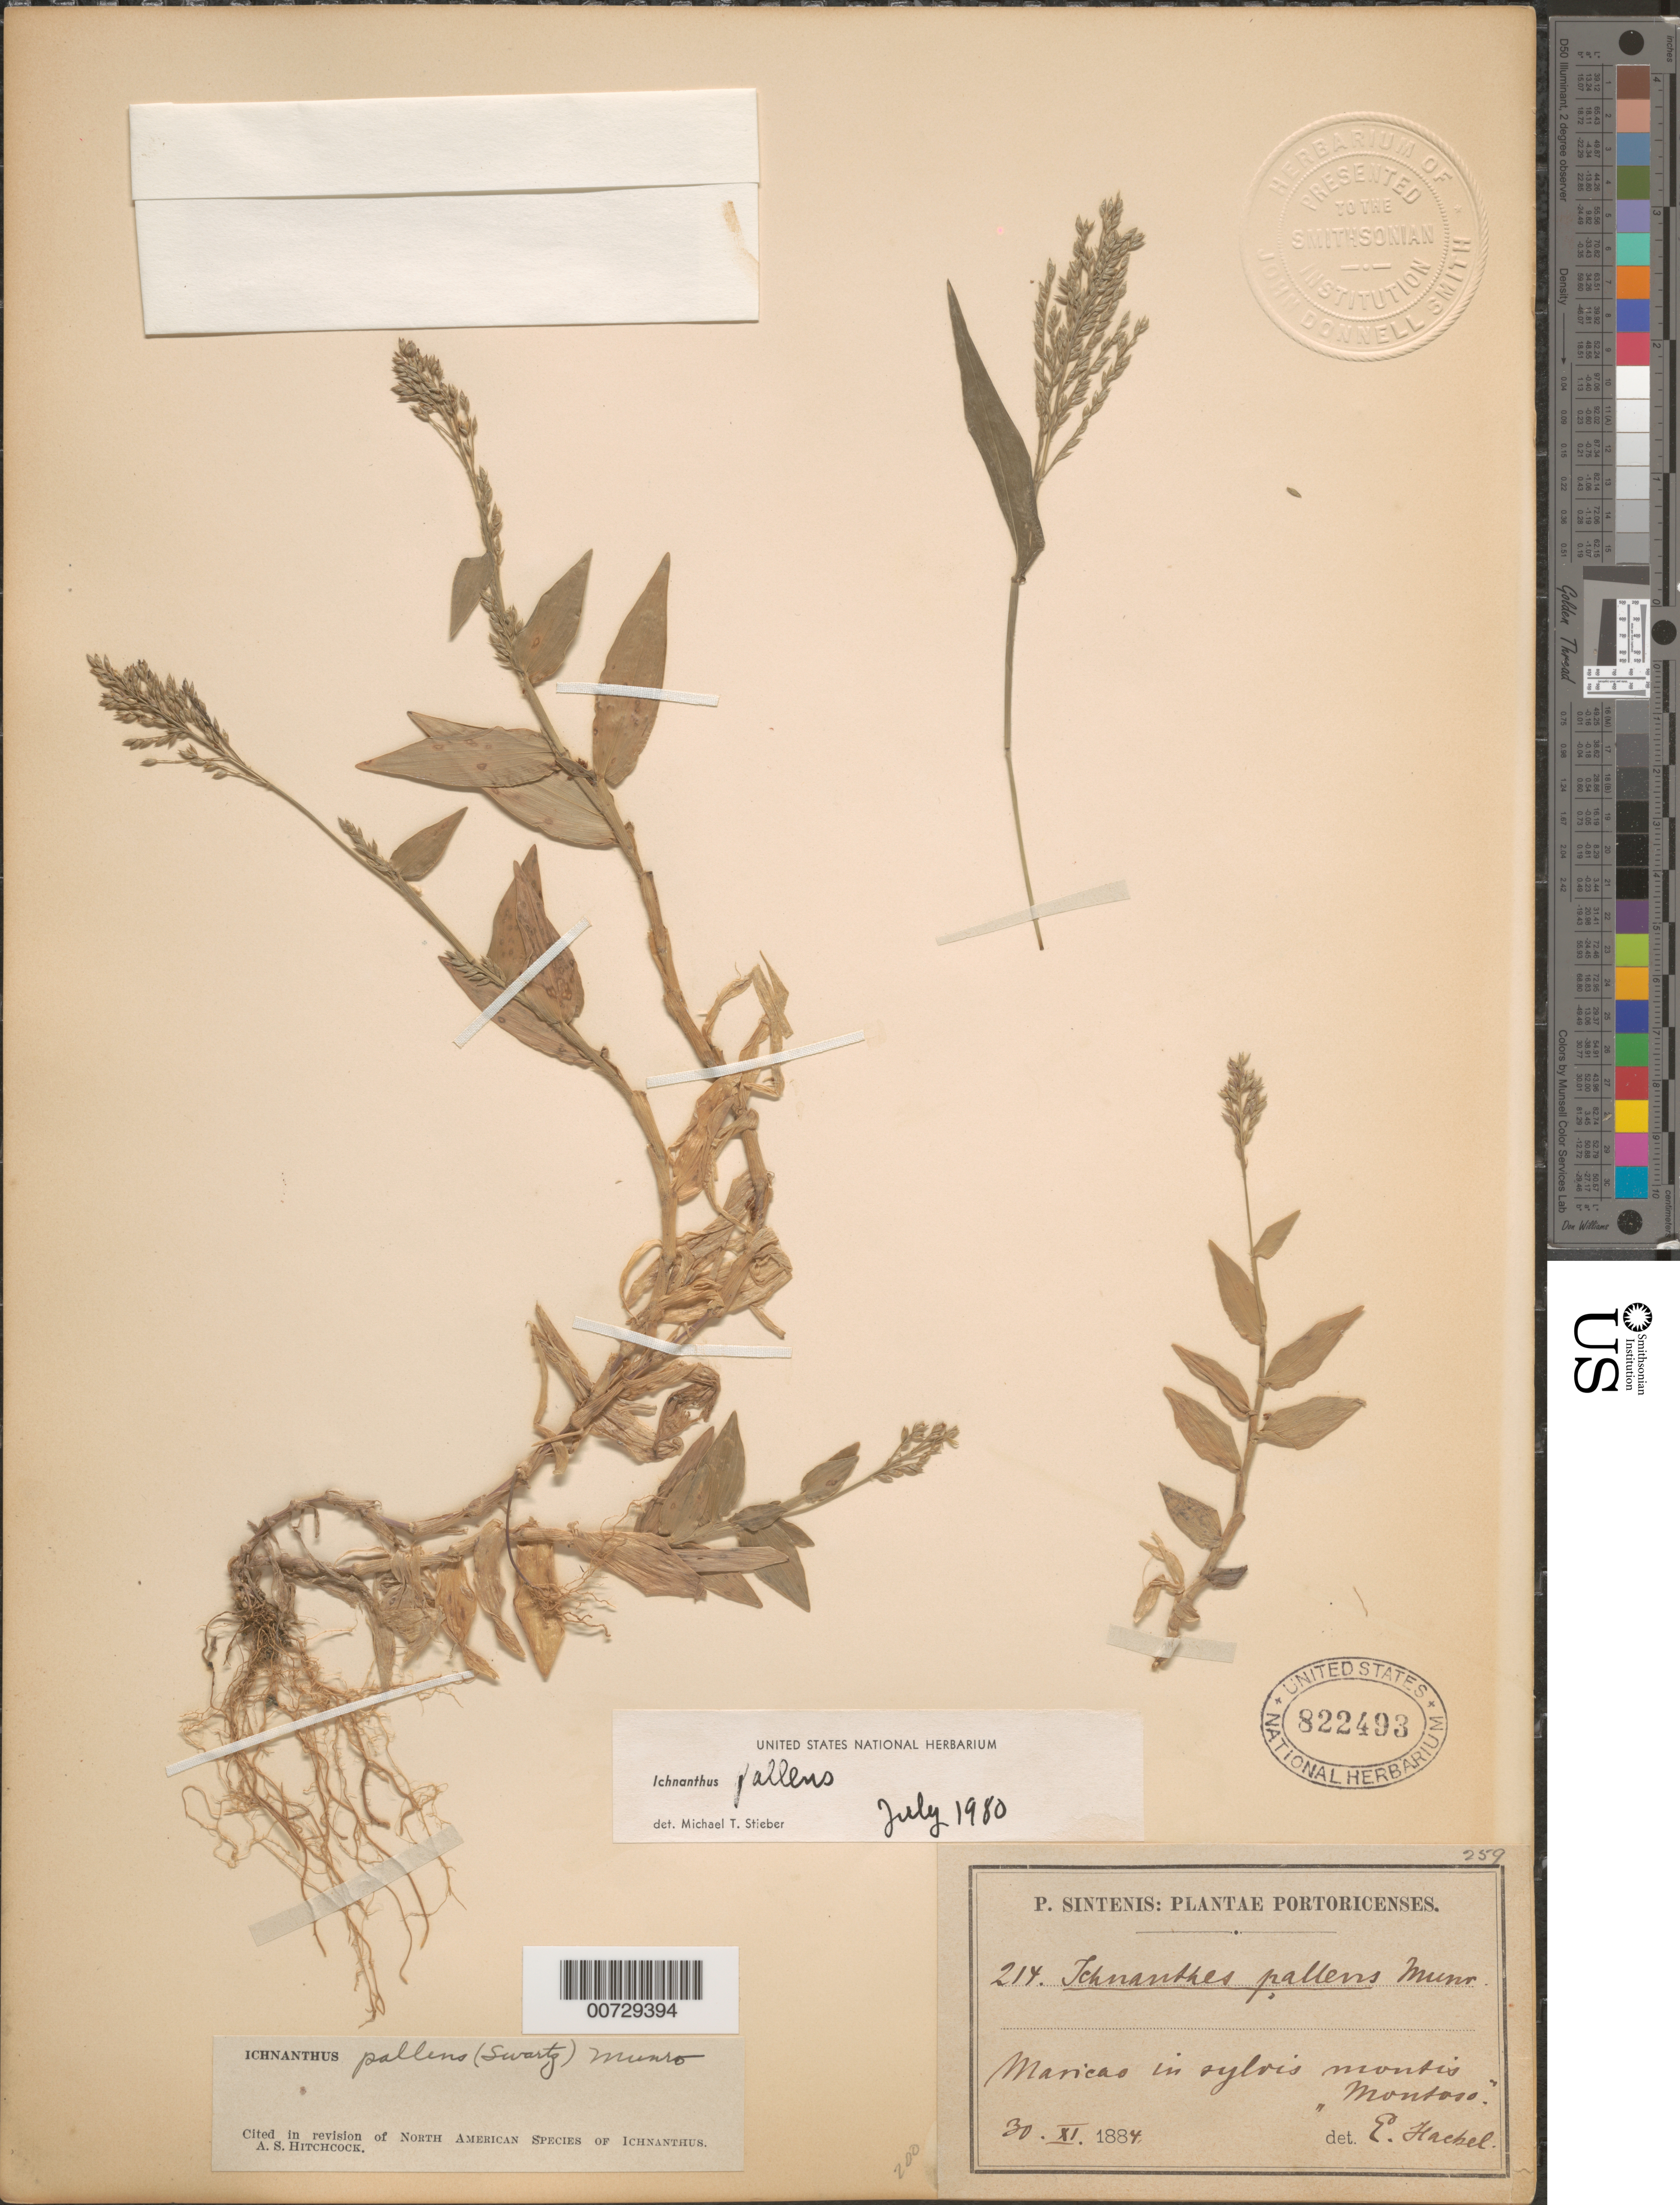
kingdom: Plantae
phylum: Tracheophyta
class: Liliopsida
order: Poales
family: Poaceae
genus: Ichnanthus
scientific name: Ichnanthus pallens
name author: (Sw.) Munro ex Benth.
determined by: Stieber, M. T.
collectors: P. Sintenis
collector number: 214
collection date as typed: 30 Nov 1884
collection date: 1884-11-30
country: Puerto Rico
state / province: Maricao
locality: Montis Montoso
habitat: In sylvis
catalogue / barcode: US 822493